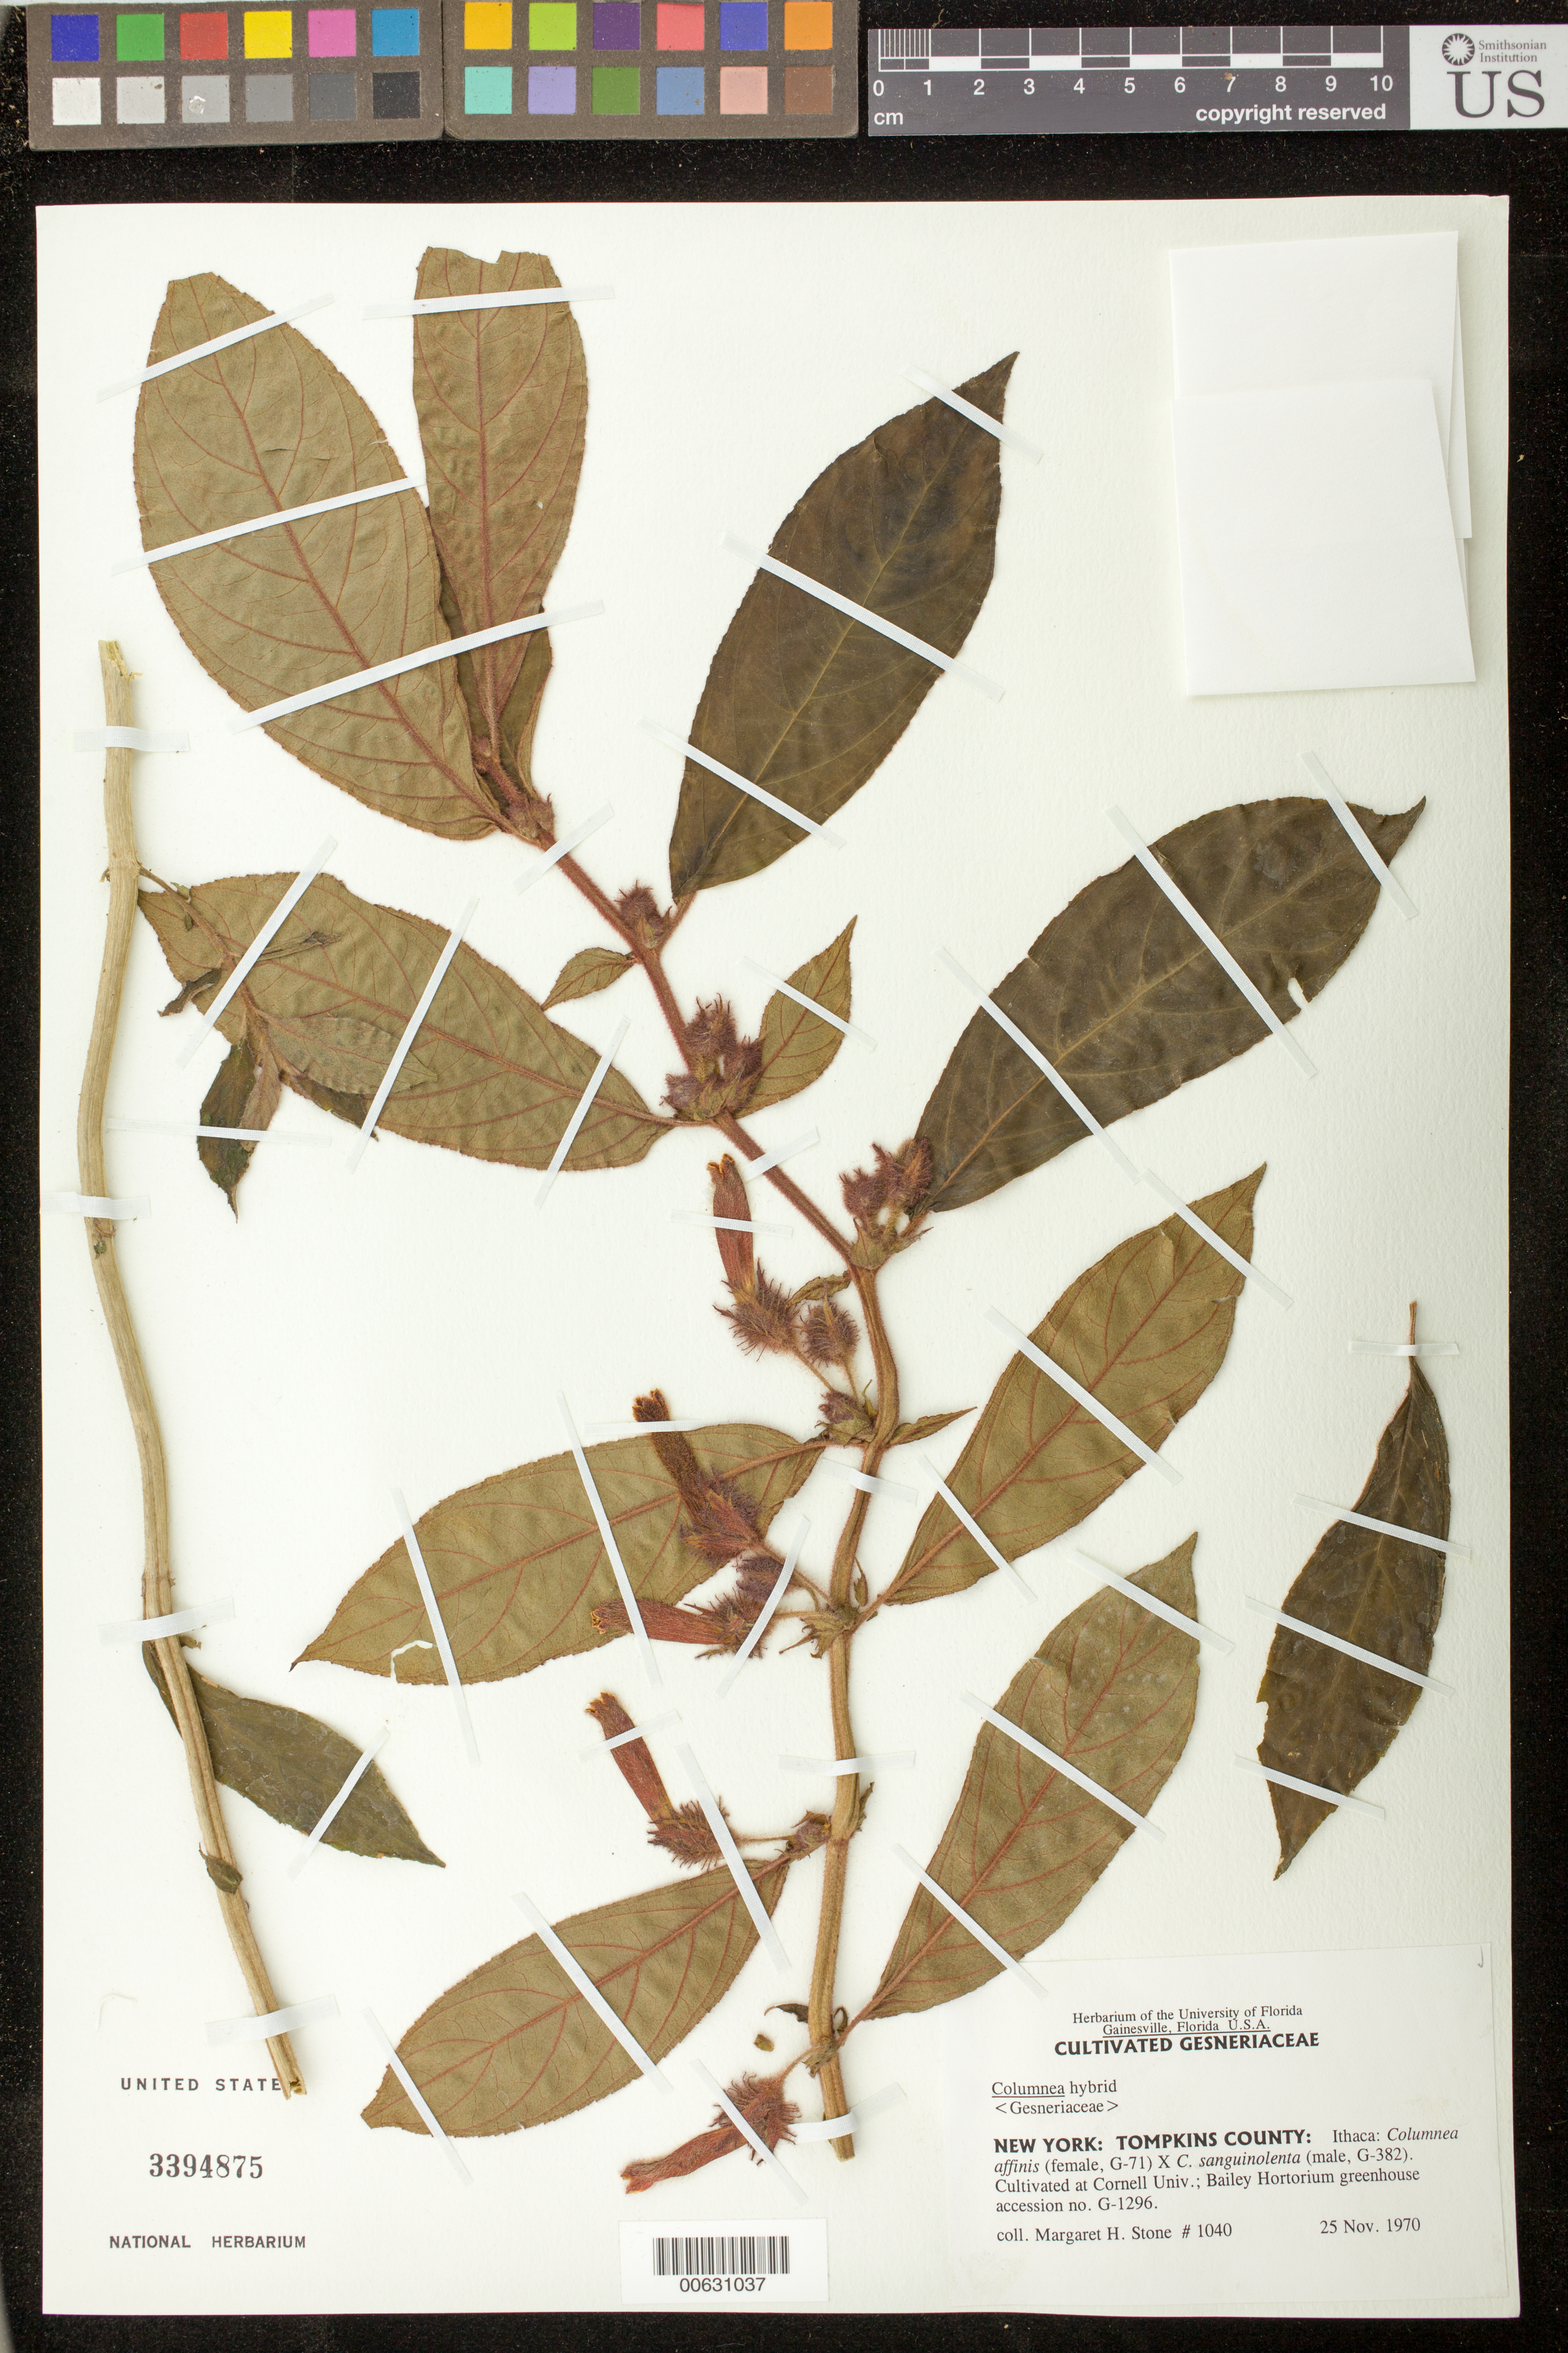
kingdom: Plantae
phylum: Tracheophyta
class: Magnoliopsida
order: Lamiales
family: Gesneriaceae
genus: Columnea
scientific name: Columnea hybrid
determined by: Skog, Laurence E.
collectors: M. Stone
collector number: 1040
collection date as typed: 25 Nov 1970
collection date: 1970-11-25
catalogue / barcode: US 3394875